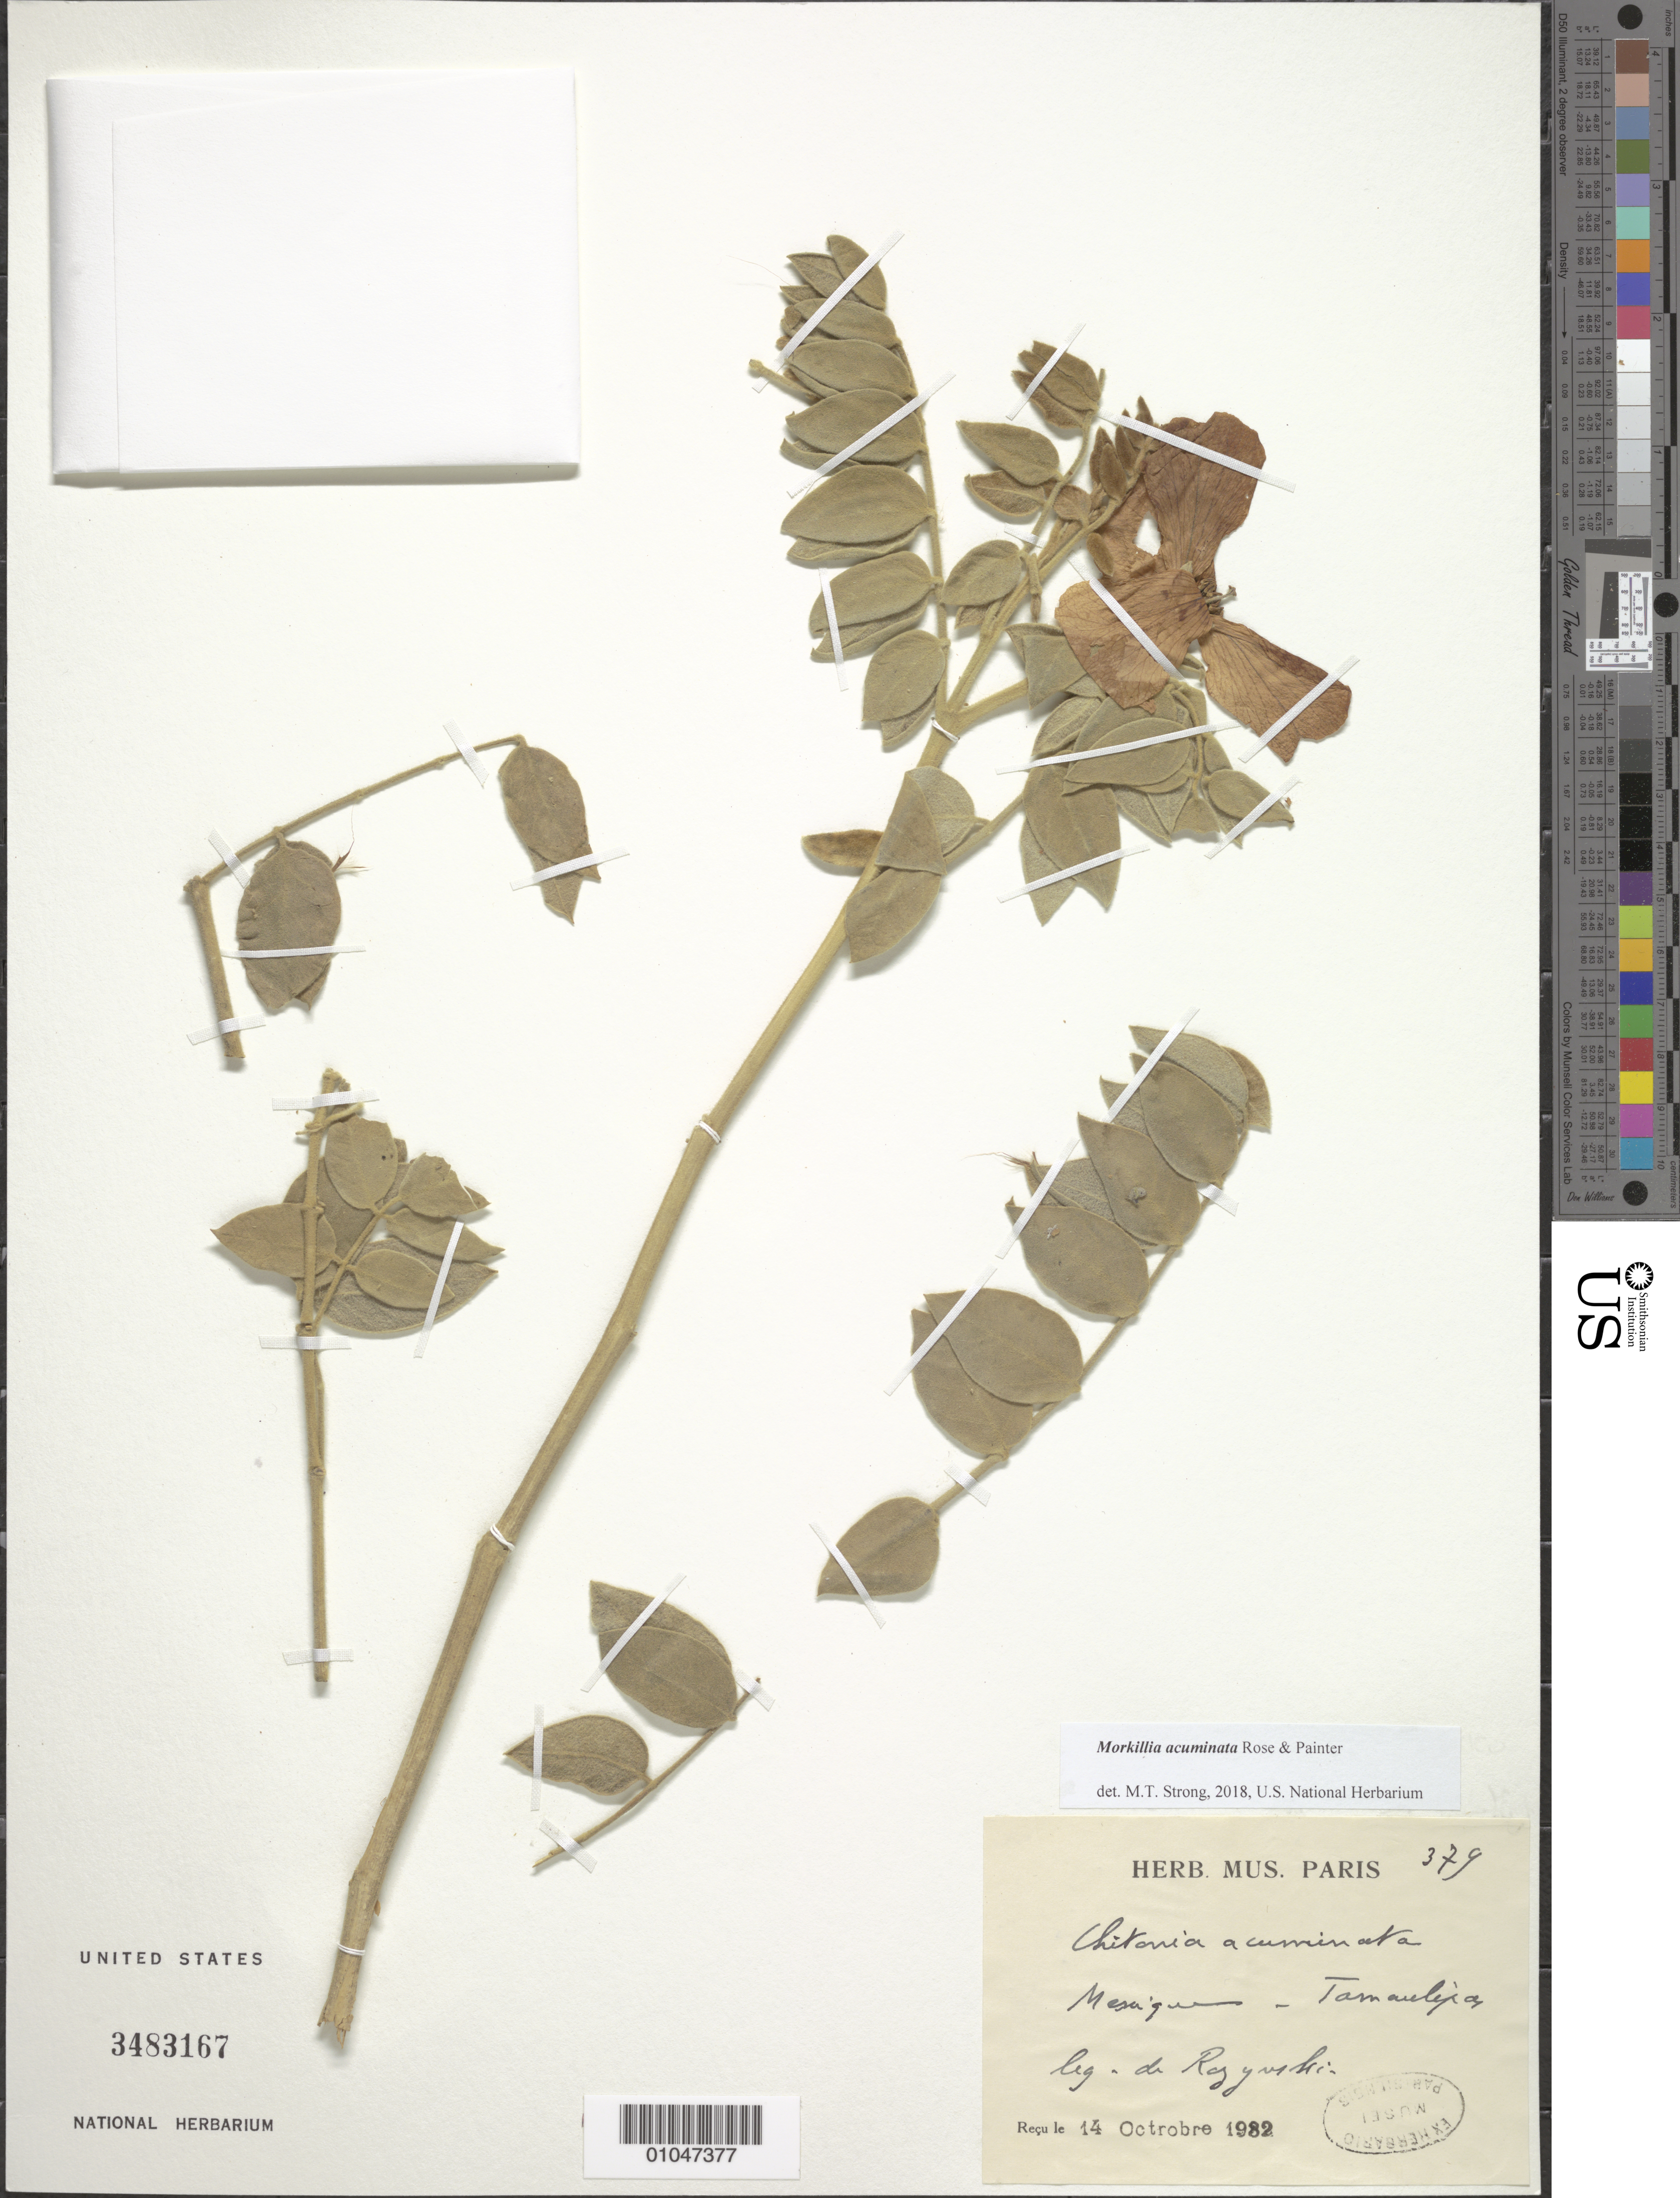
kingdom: Plantae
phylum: Tracheophyta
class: Magnoliopsida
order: Zygophyllales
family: Zygophyllaceae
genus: Morkillia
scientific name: Morkillia acuminata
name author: Rose & J.H. Painter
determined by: Strong, Mark T., (BOT), Smithsonian Institution - National Museum of Natural History (UNITED STATES)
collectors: Rozynski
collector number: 379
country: Mexico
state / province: Tamaulipas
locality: Mexique - Tamaulipas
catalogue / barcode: US 3483167